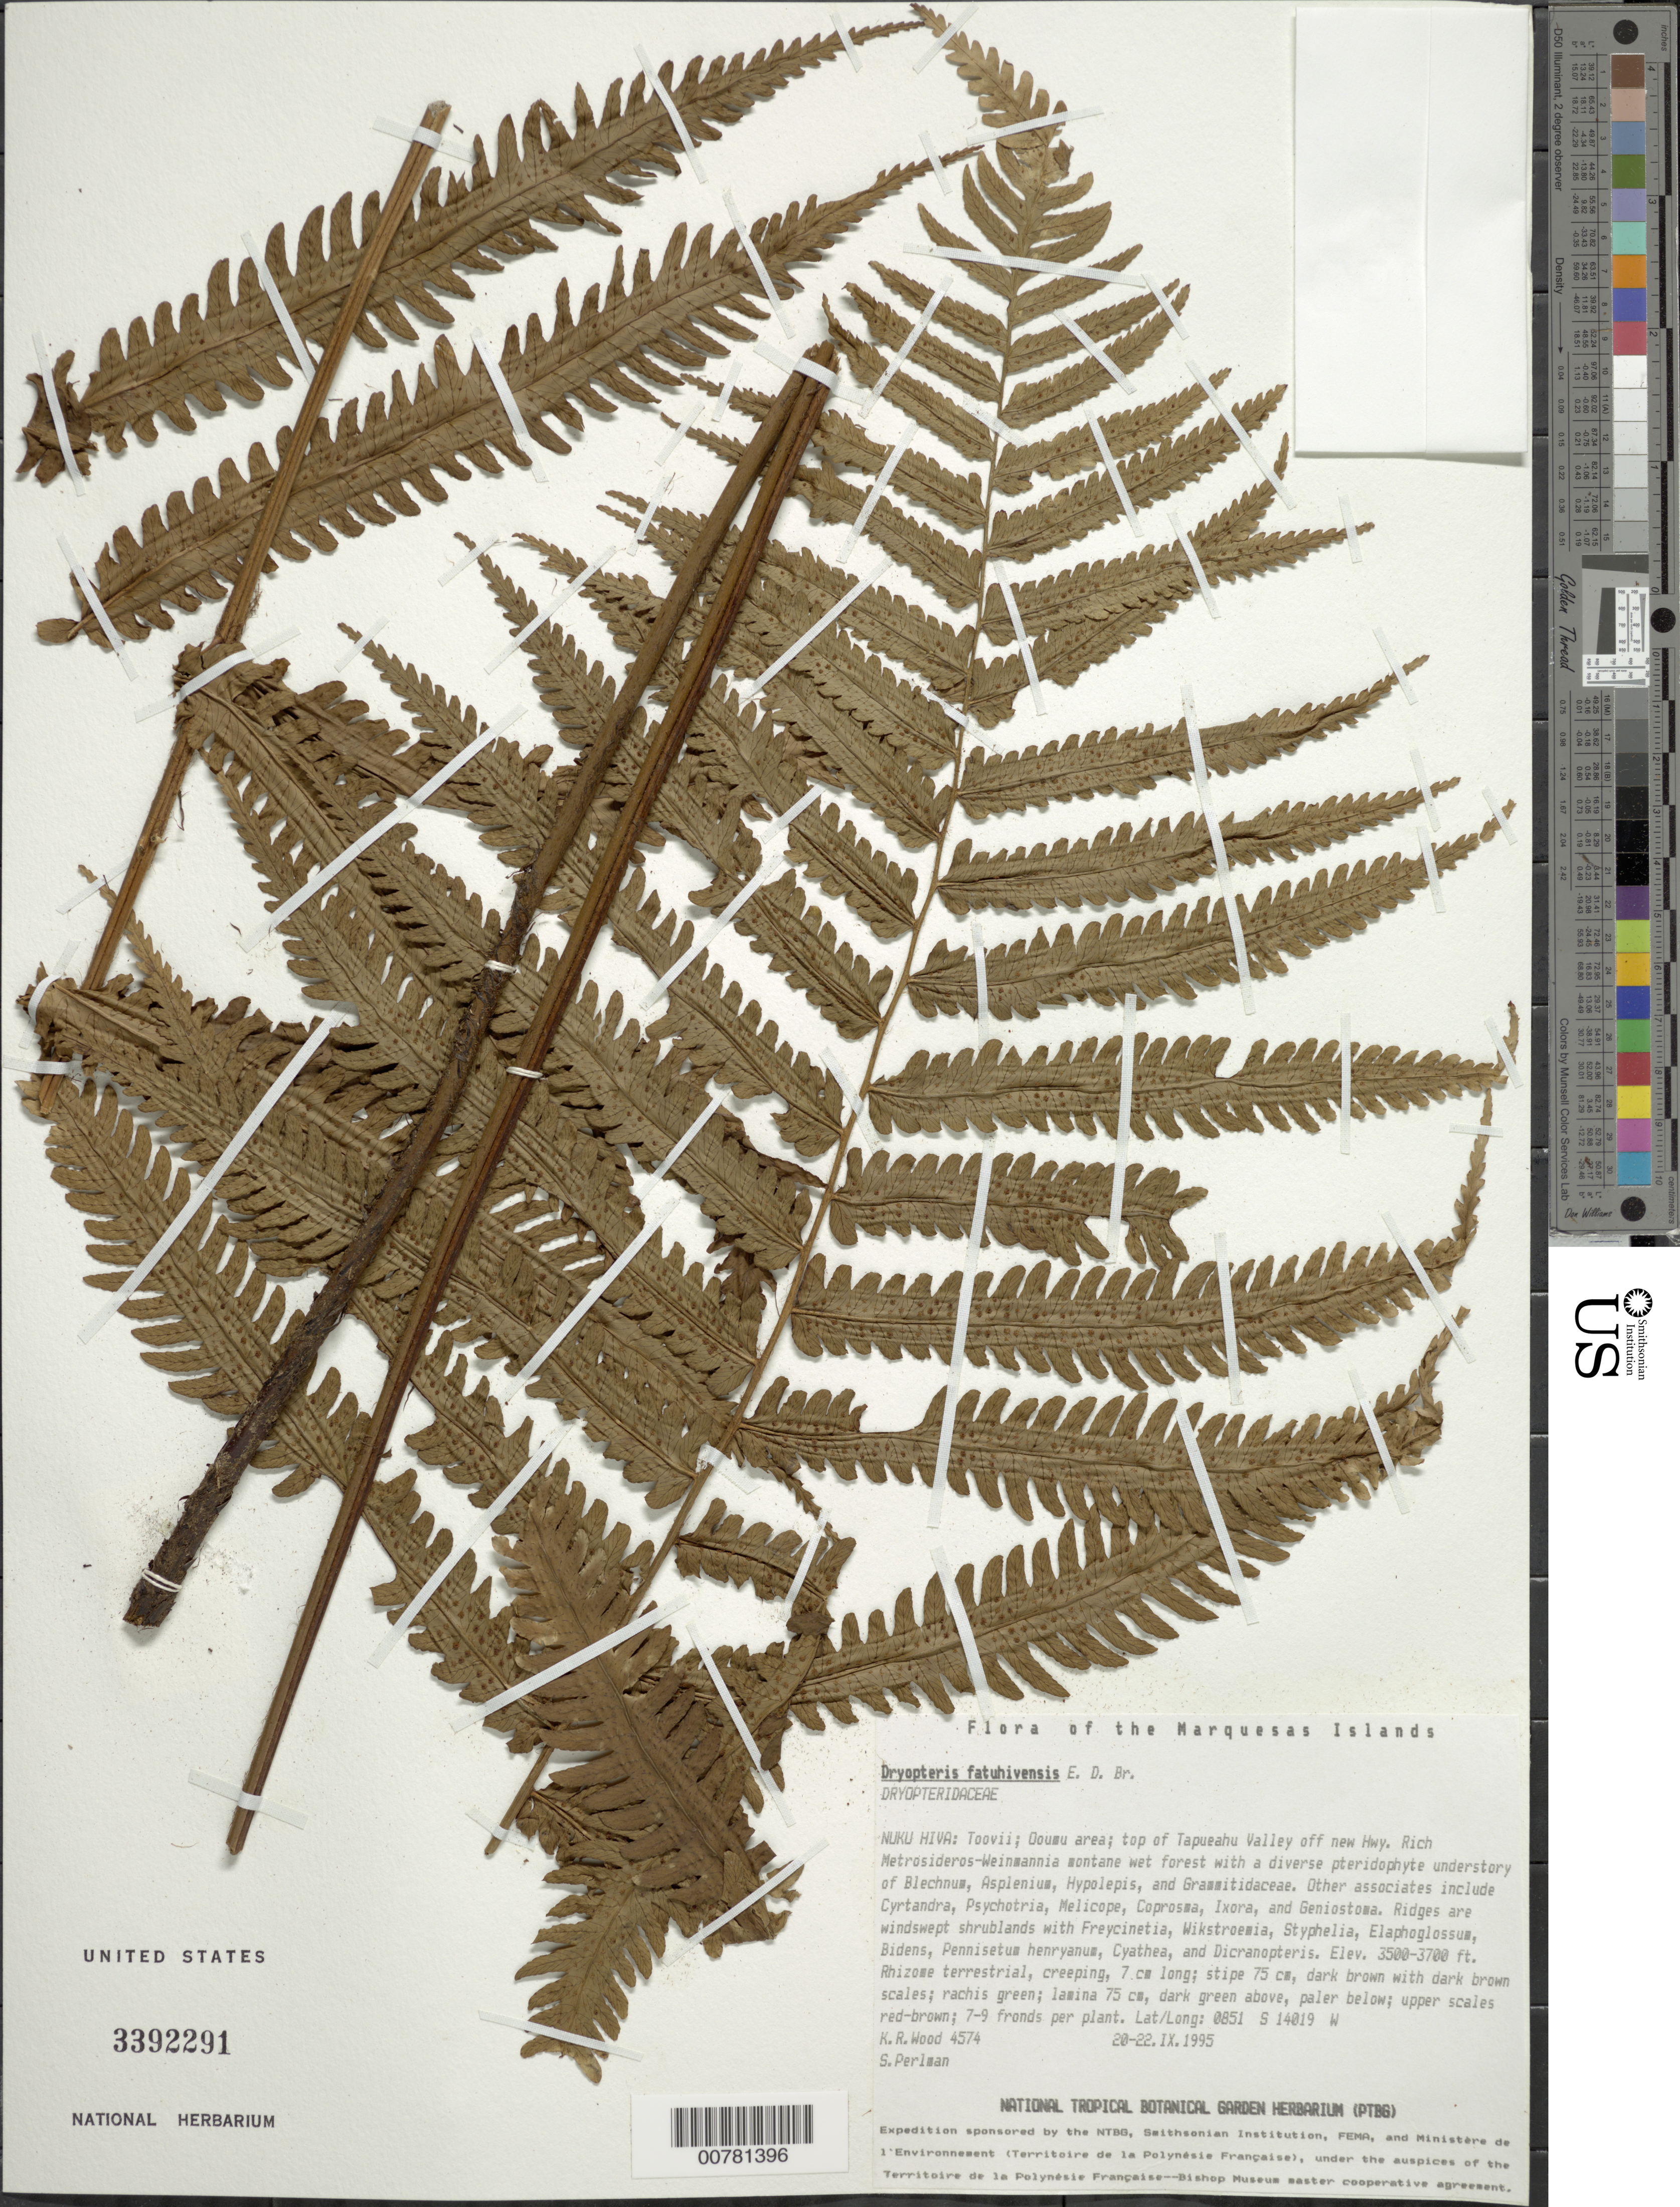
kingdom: Plantae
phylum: Tracheophyta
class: Polypodiopsida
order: Polypodiales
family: Dryopteridaceae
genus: Dryopteris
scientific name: Dryopteris fatuhivensis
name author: E.D. Br.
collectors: K. R. Wood & S. P. Perlman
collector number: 4574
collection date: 1995-09-20/1995-09-22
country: French Polynesia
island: Nuku Hiva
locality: Toovii, Ooumu area, top of Tapueahu Valley off new hwy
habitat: Rich Metrosideros - Weinmannia montane wet forests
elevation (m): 1067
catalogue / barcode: US 3392291